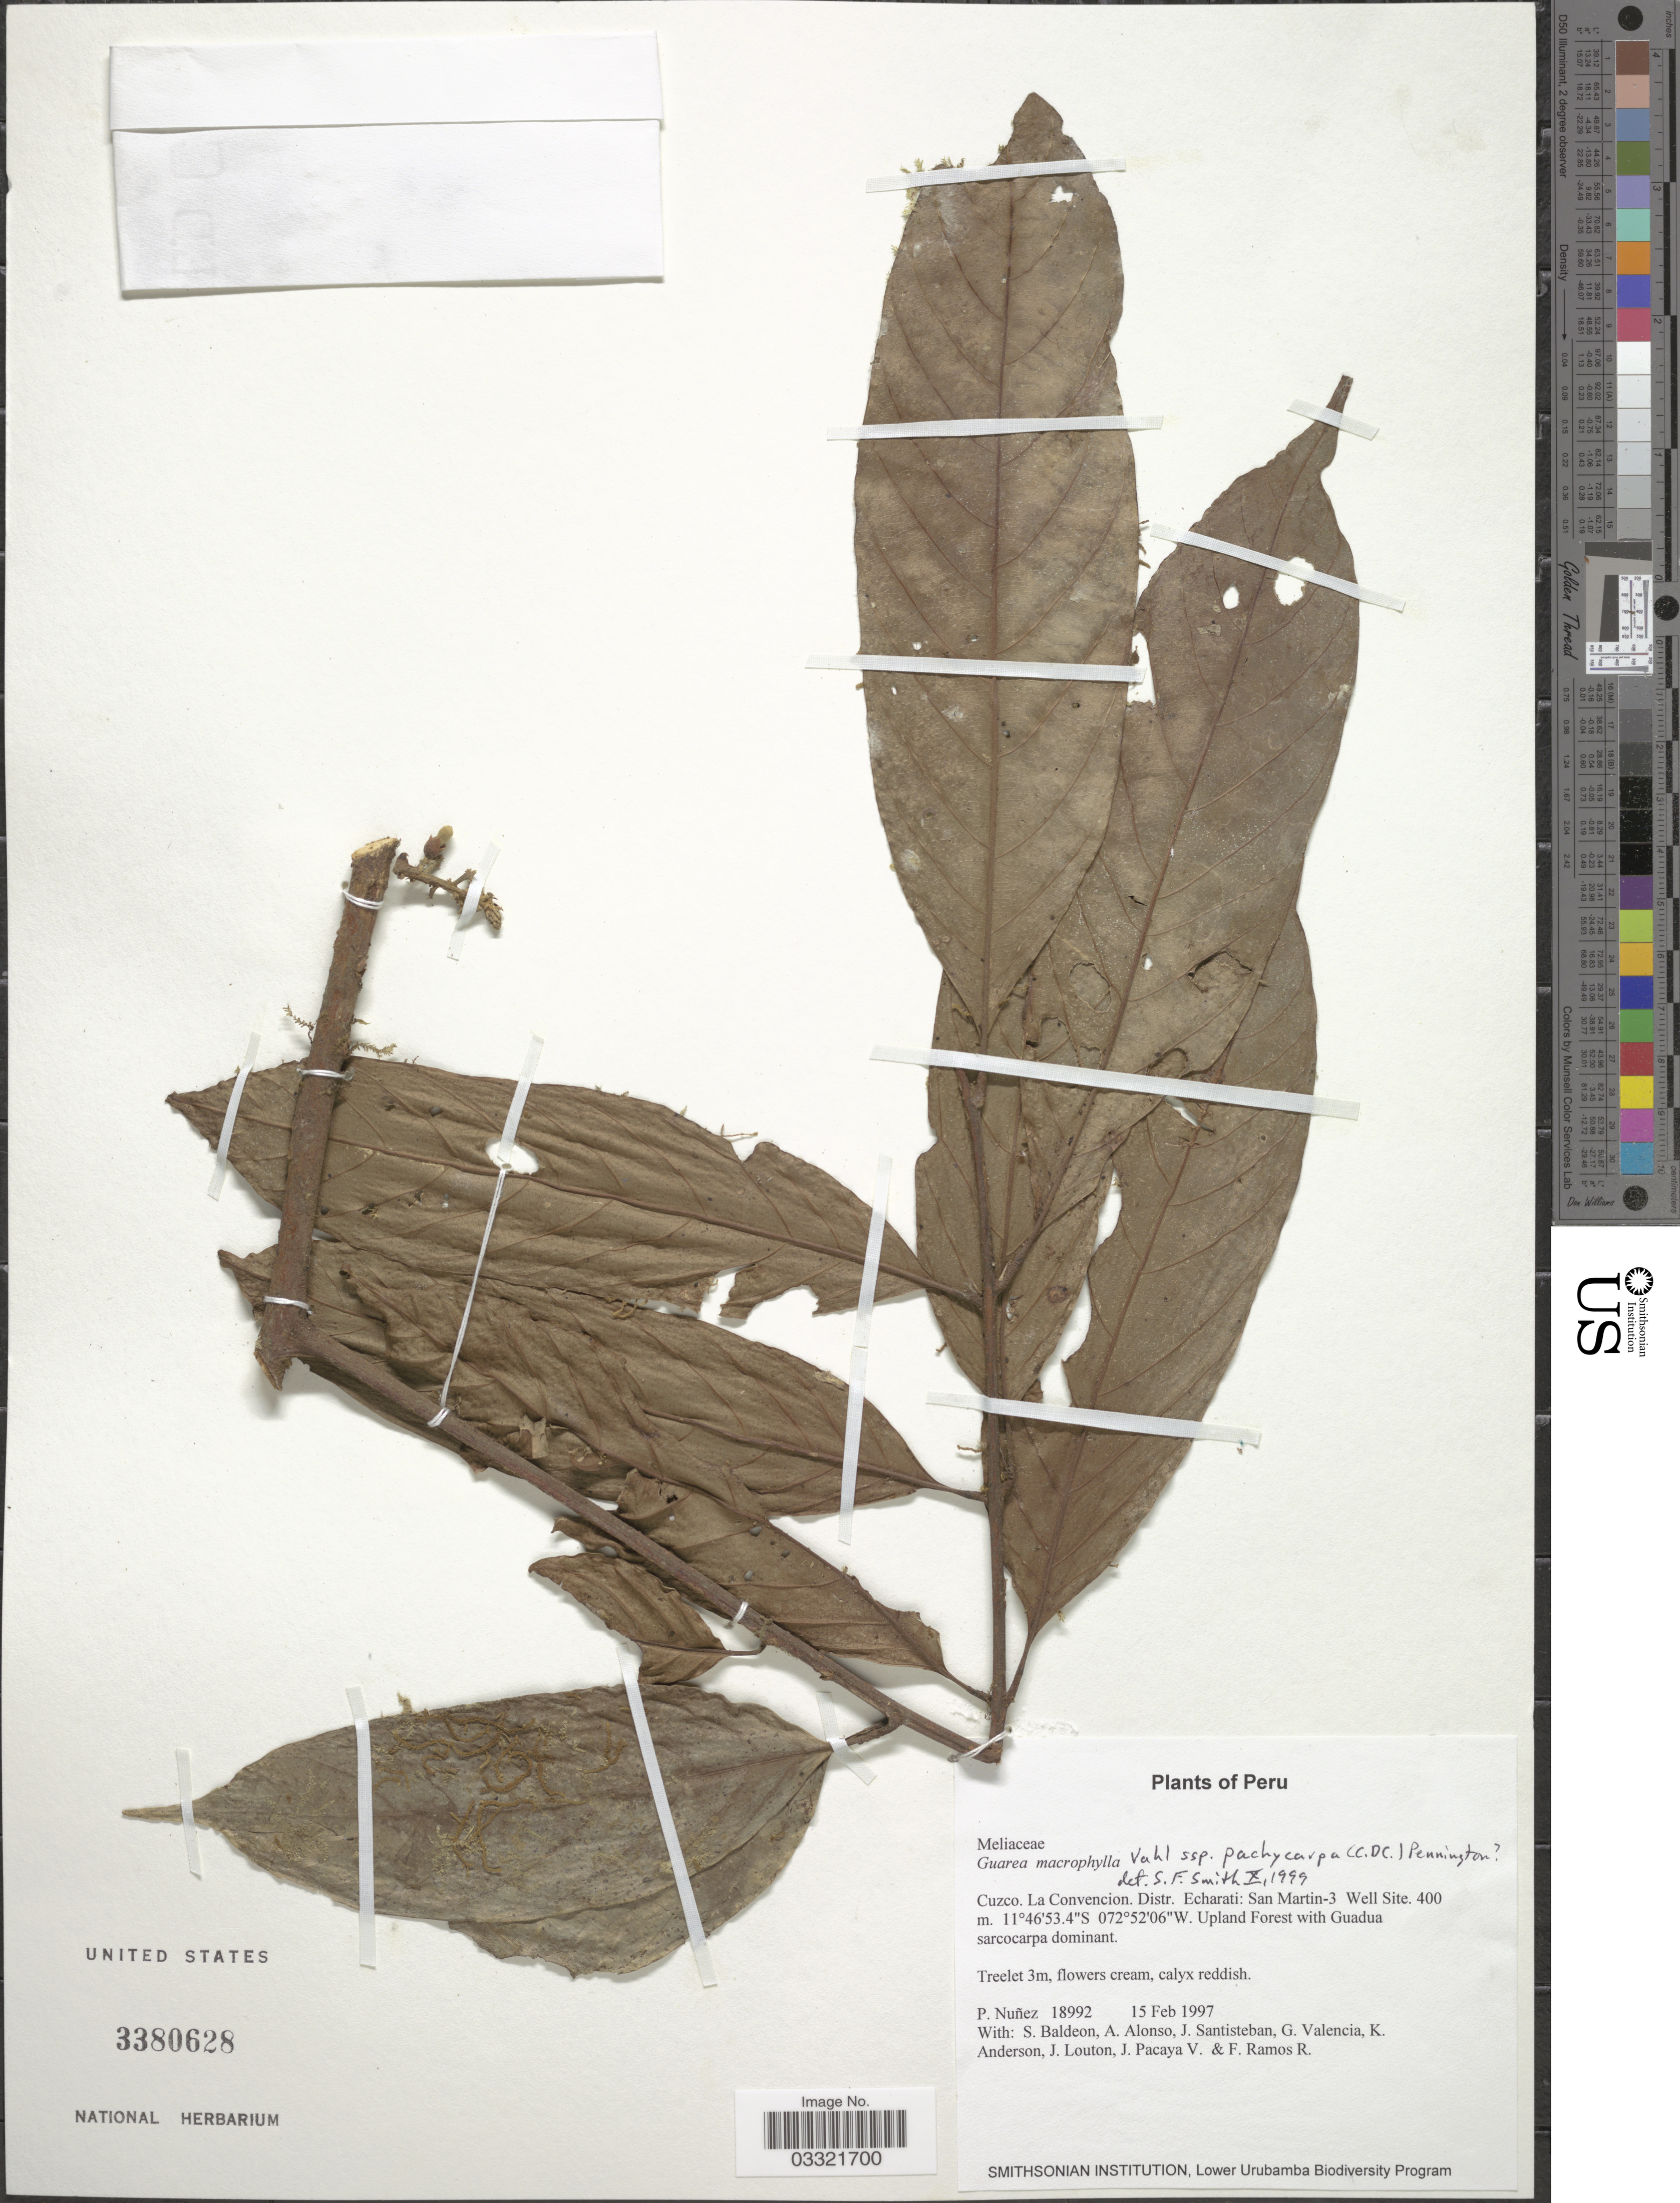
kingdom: Plantae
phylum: Tracheophyta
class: Magnoliopsida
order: Sapindales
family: Meliaceae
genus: Guarea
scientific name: Guarea macrophylla subsp. pachycarpa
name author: (C. DC.) T.D. Penn.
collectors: P. Nuñez V., S. Baldeon, A. Alonso, J. Santisteban C. & et al.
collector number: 18992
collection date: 1997-02-15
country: Peru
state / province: Cusco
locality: Cuzco. La Convención. Distr. Echarati: San Martin-3 Well Site.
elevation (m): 400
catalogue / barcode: US 3380628